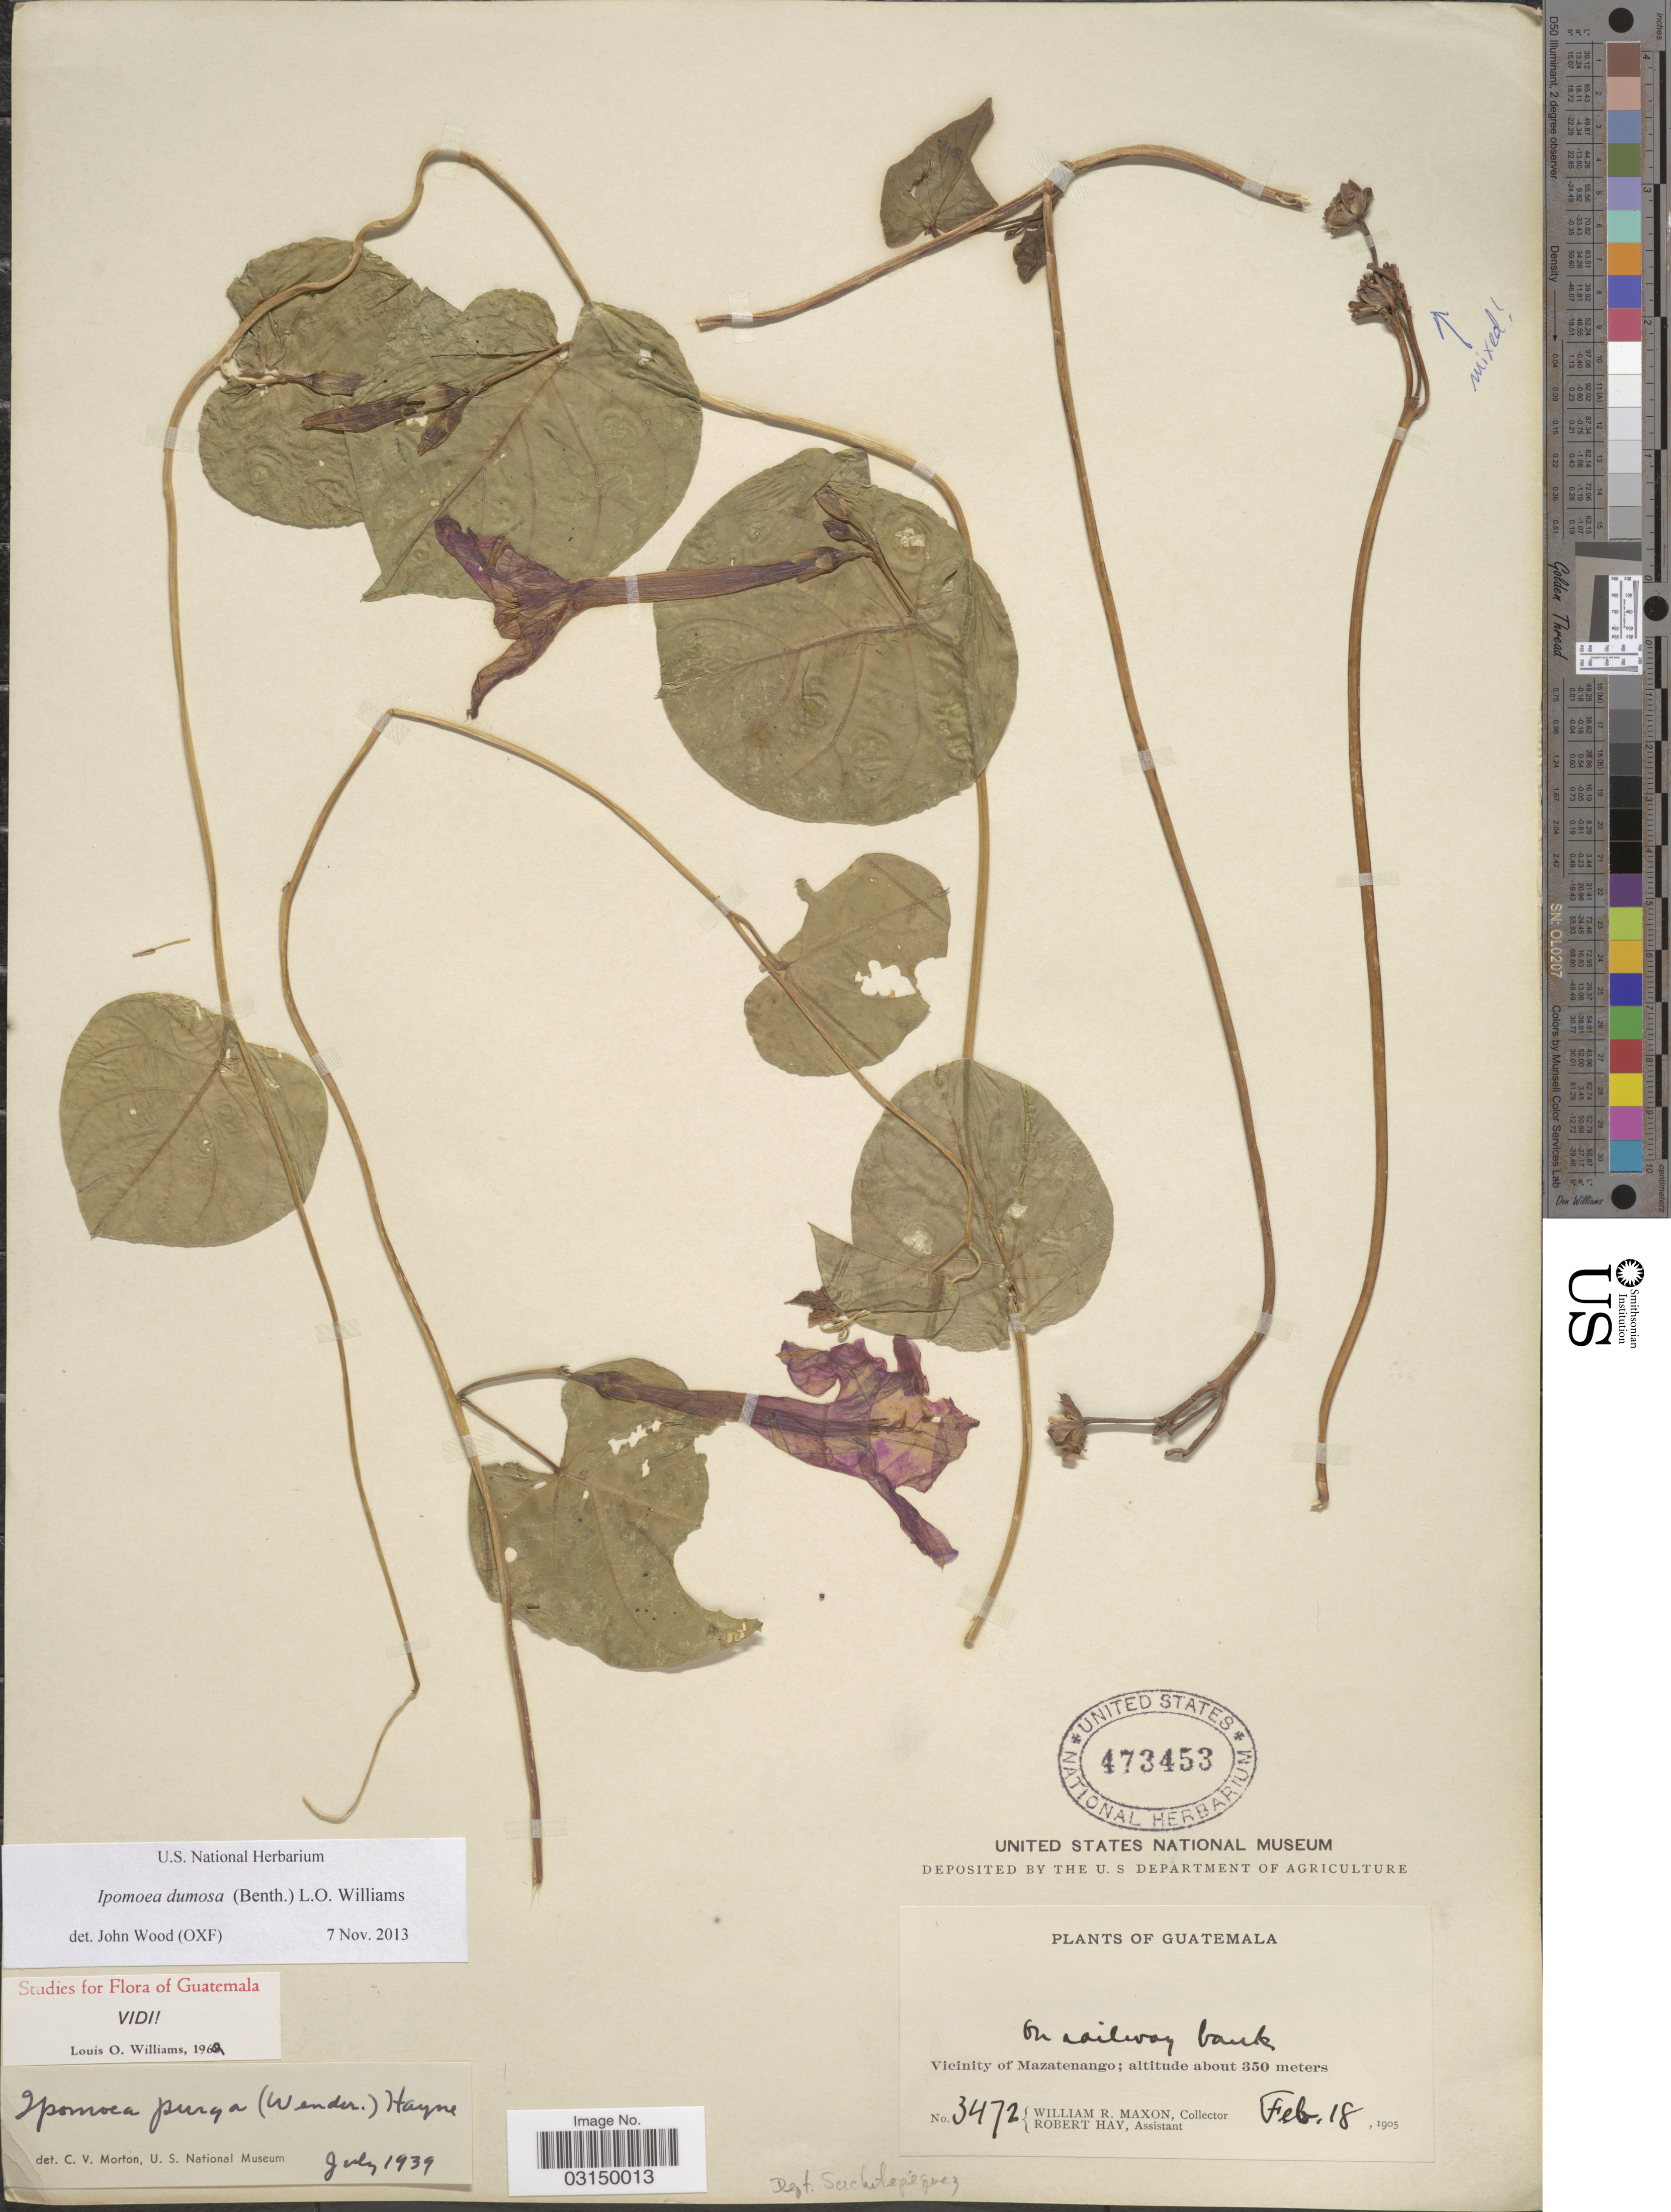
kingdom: Plantae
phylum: Tracheophyta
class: Magnoliopsida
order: Solanales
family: Convolvulaceae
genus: Ipomoea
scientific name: Ipomoea dumosa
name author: (Benth.) L.O. Williams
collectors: W. R. Maxon & R. Hay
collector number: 3472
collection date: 1905-02-18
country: Guatemala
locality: Vicinity of Mazatenango.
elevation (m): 350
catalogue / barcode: US 473453